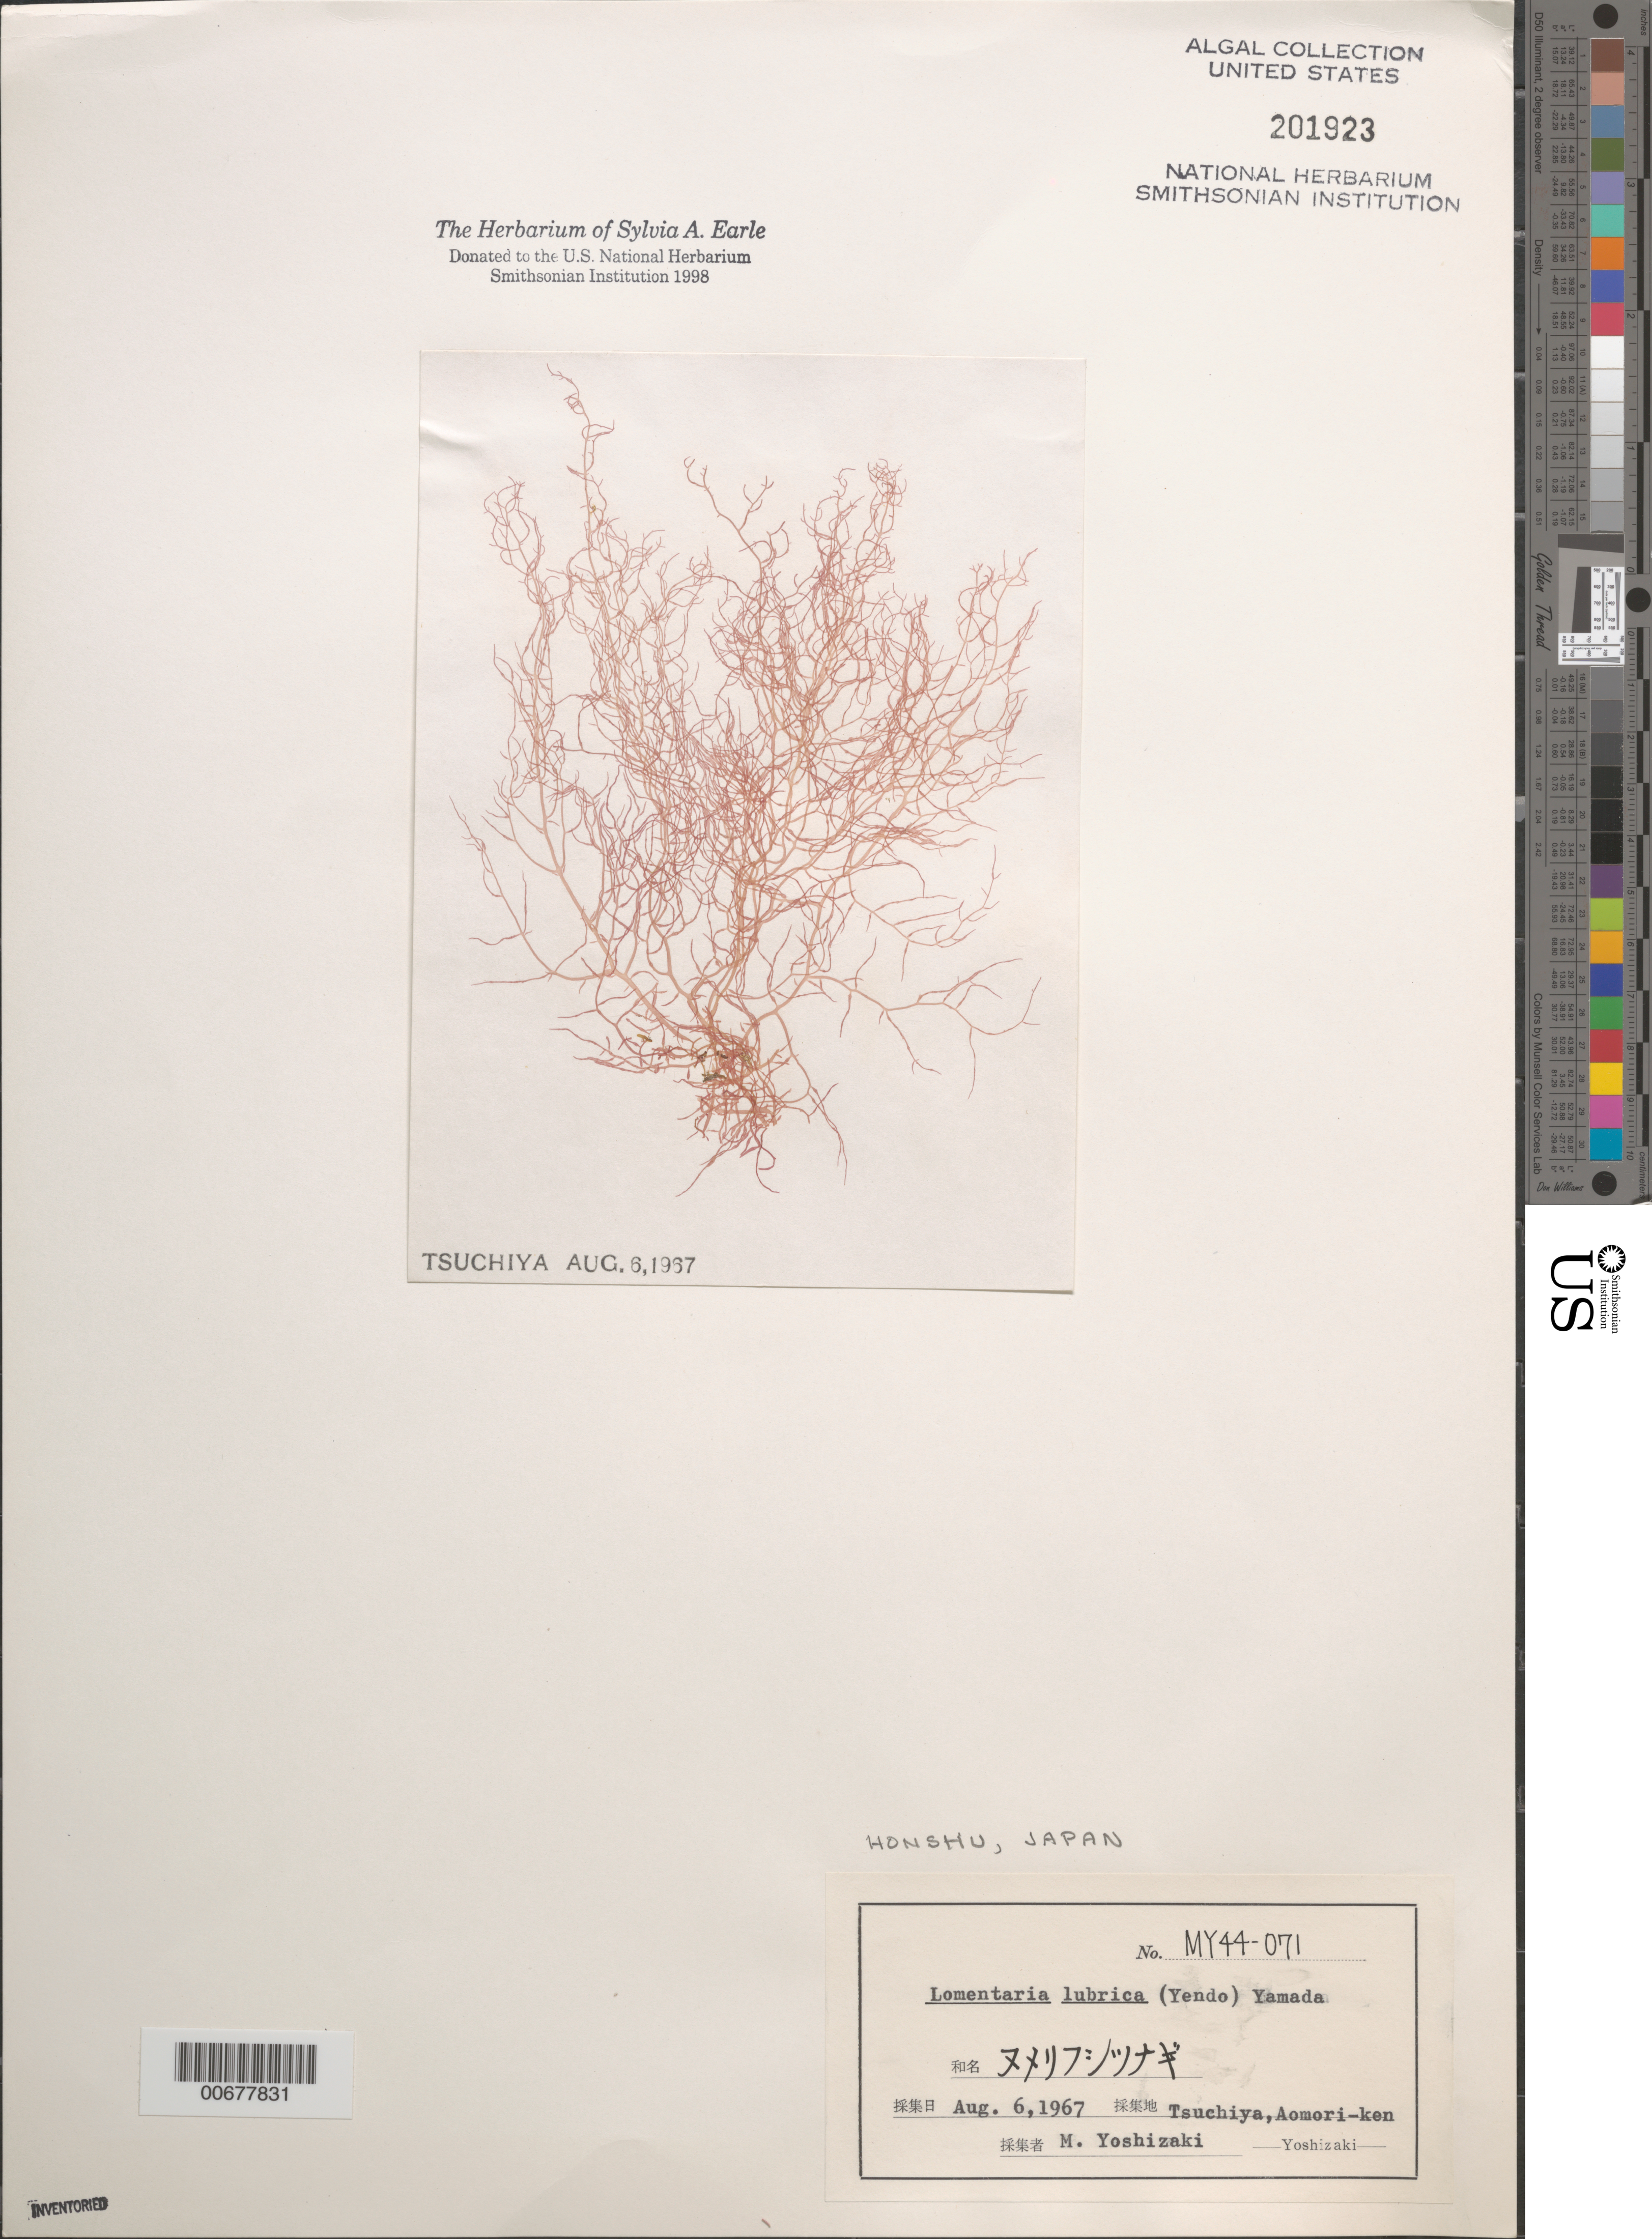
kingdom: Plantae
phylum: Rhodophyta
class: Florideophyceae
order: Rhodymeniales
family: Lomentariaceae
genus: Lomentaria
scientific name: Lomentaria lubrica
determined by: Yoshizaki, M.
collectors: M. Yoshizaki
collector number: MY 44-071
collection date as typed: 06 Aug 1967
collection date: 1967-08-06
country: Japan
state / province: Aomori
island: Honshu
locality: Tsuchiya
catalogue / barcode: US 201923